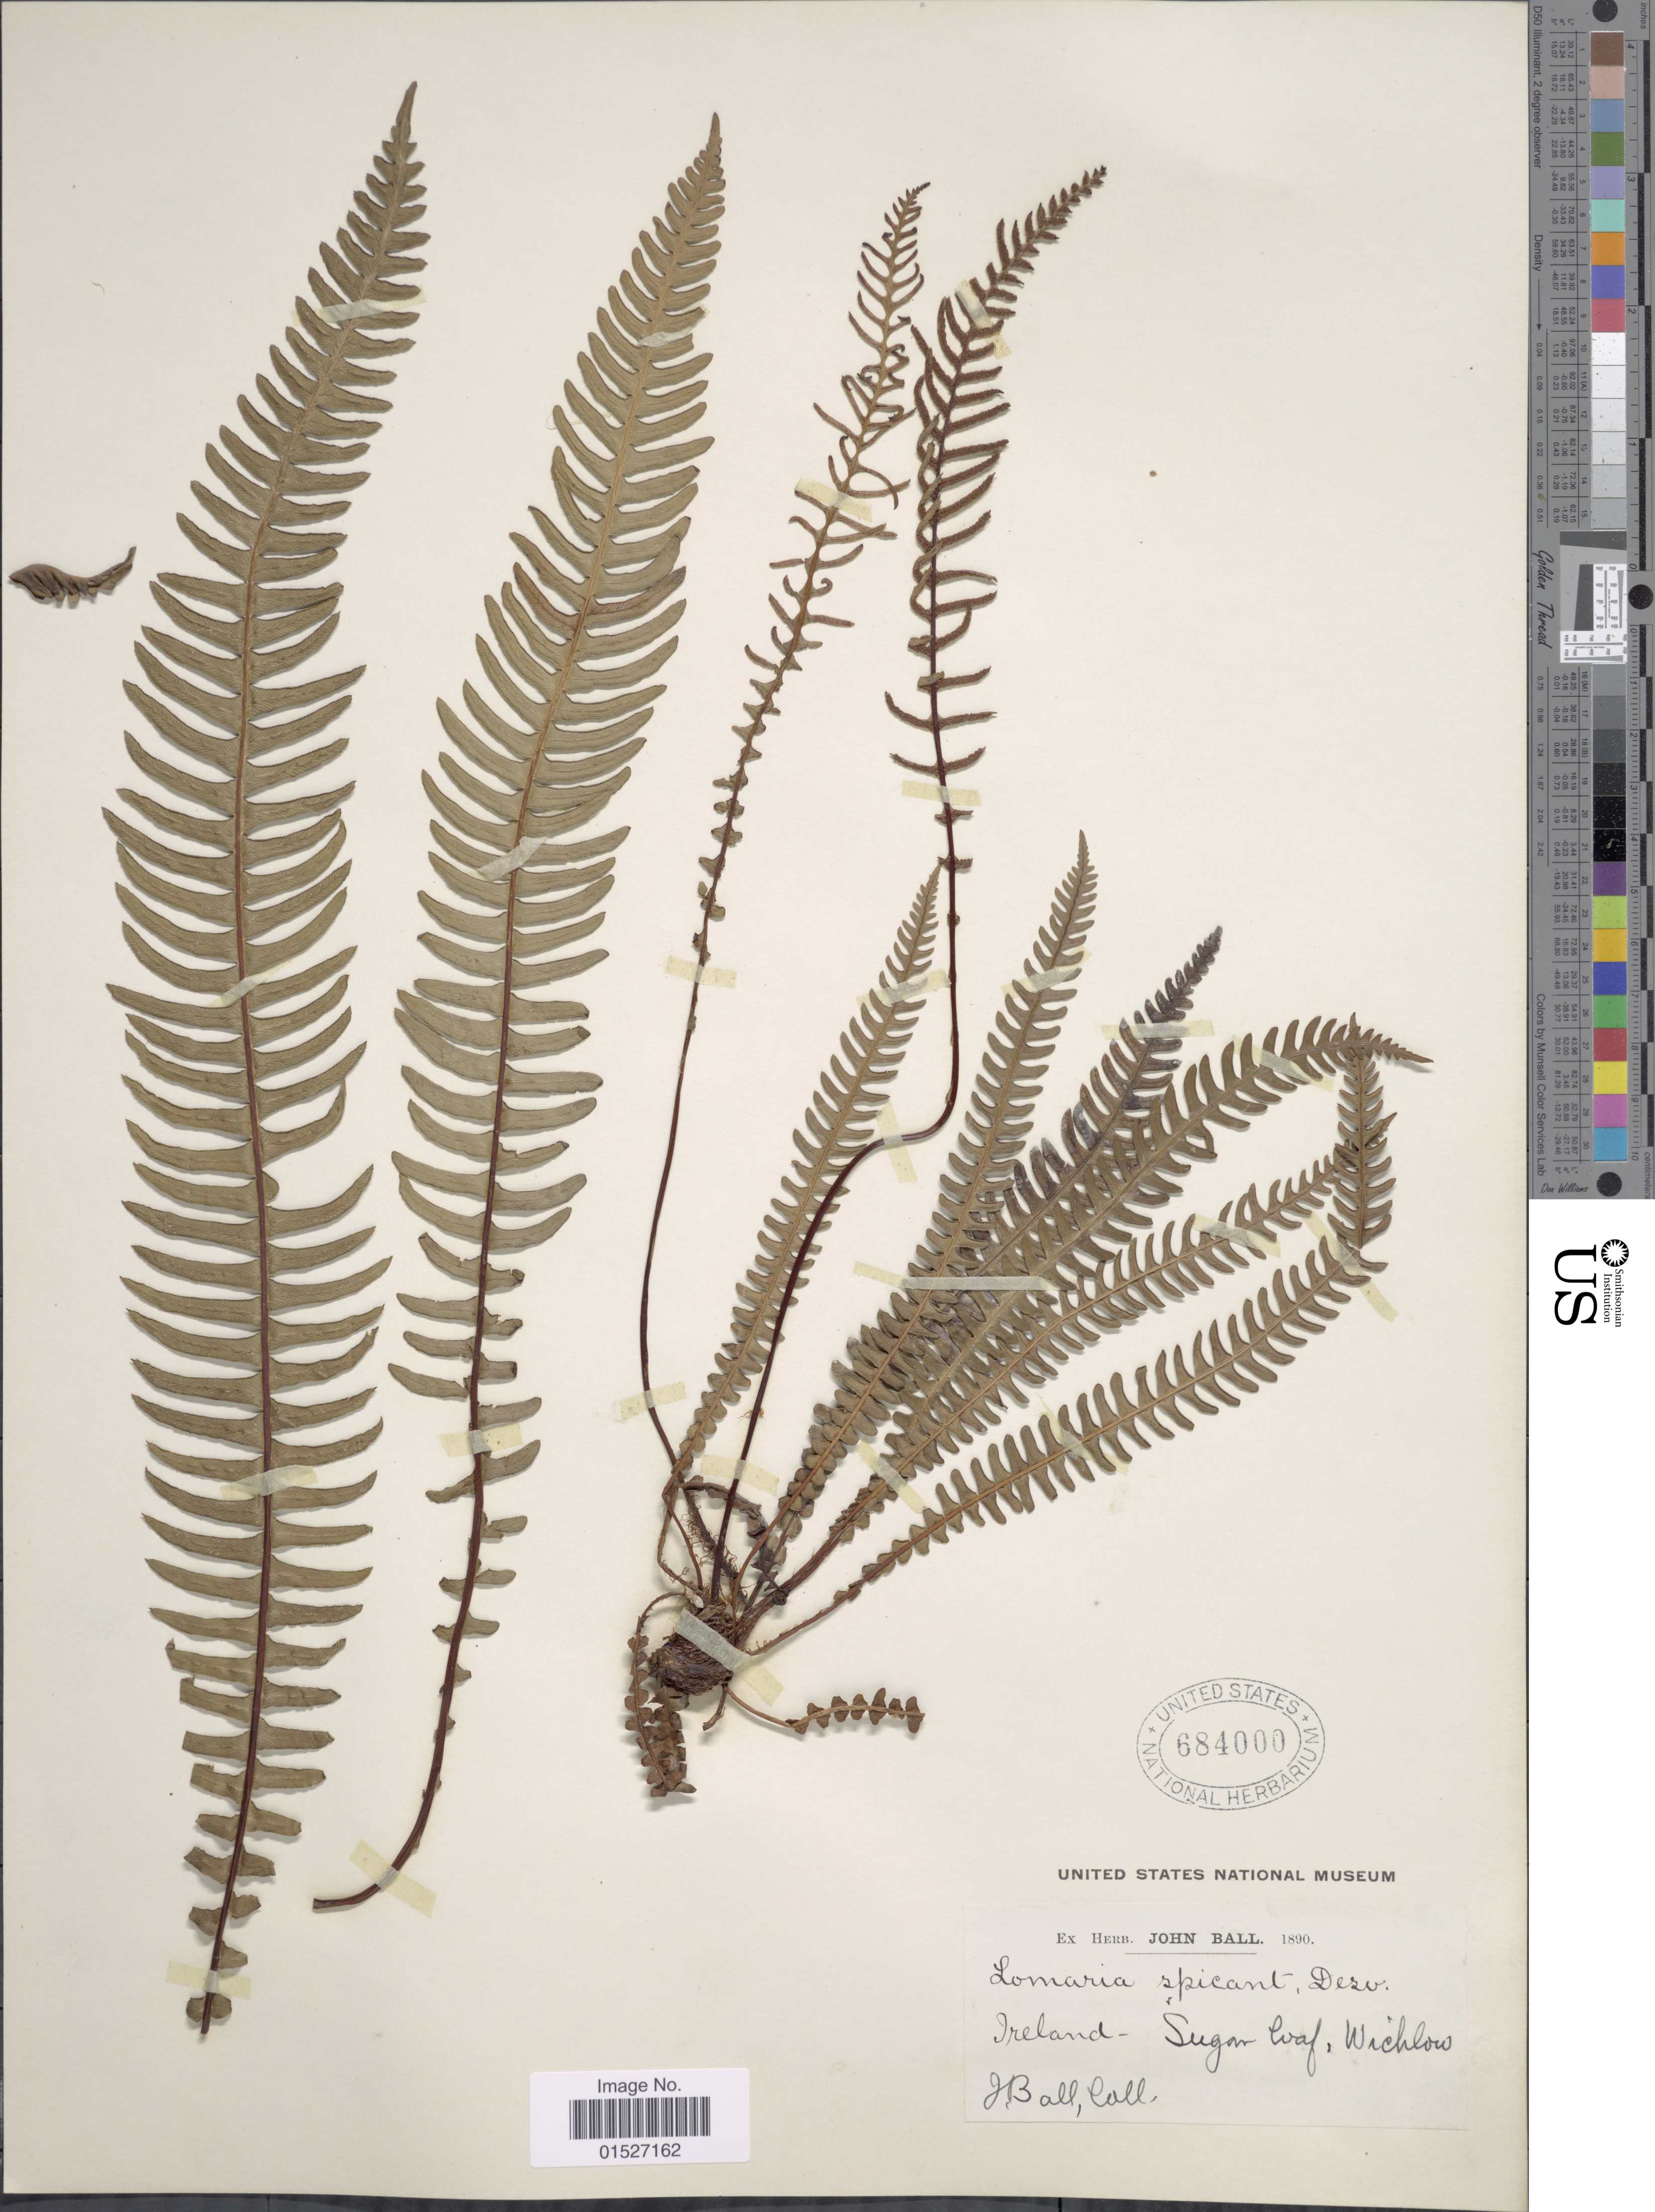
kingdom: Plantae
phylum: Tracheophyta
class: Polypodiopsida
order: Polypodiales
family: Blechnaceae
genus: Blechnum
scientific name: Blechnum spicant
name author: (L.) Sm.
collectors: J. Ball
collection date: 1890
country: Bermuda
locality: Ireland. Sugar load, Wichlow.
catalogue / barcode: US 684000